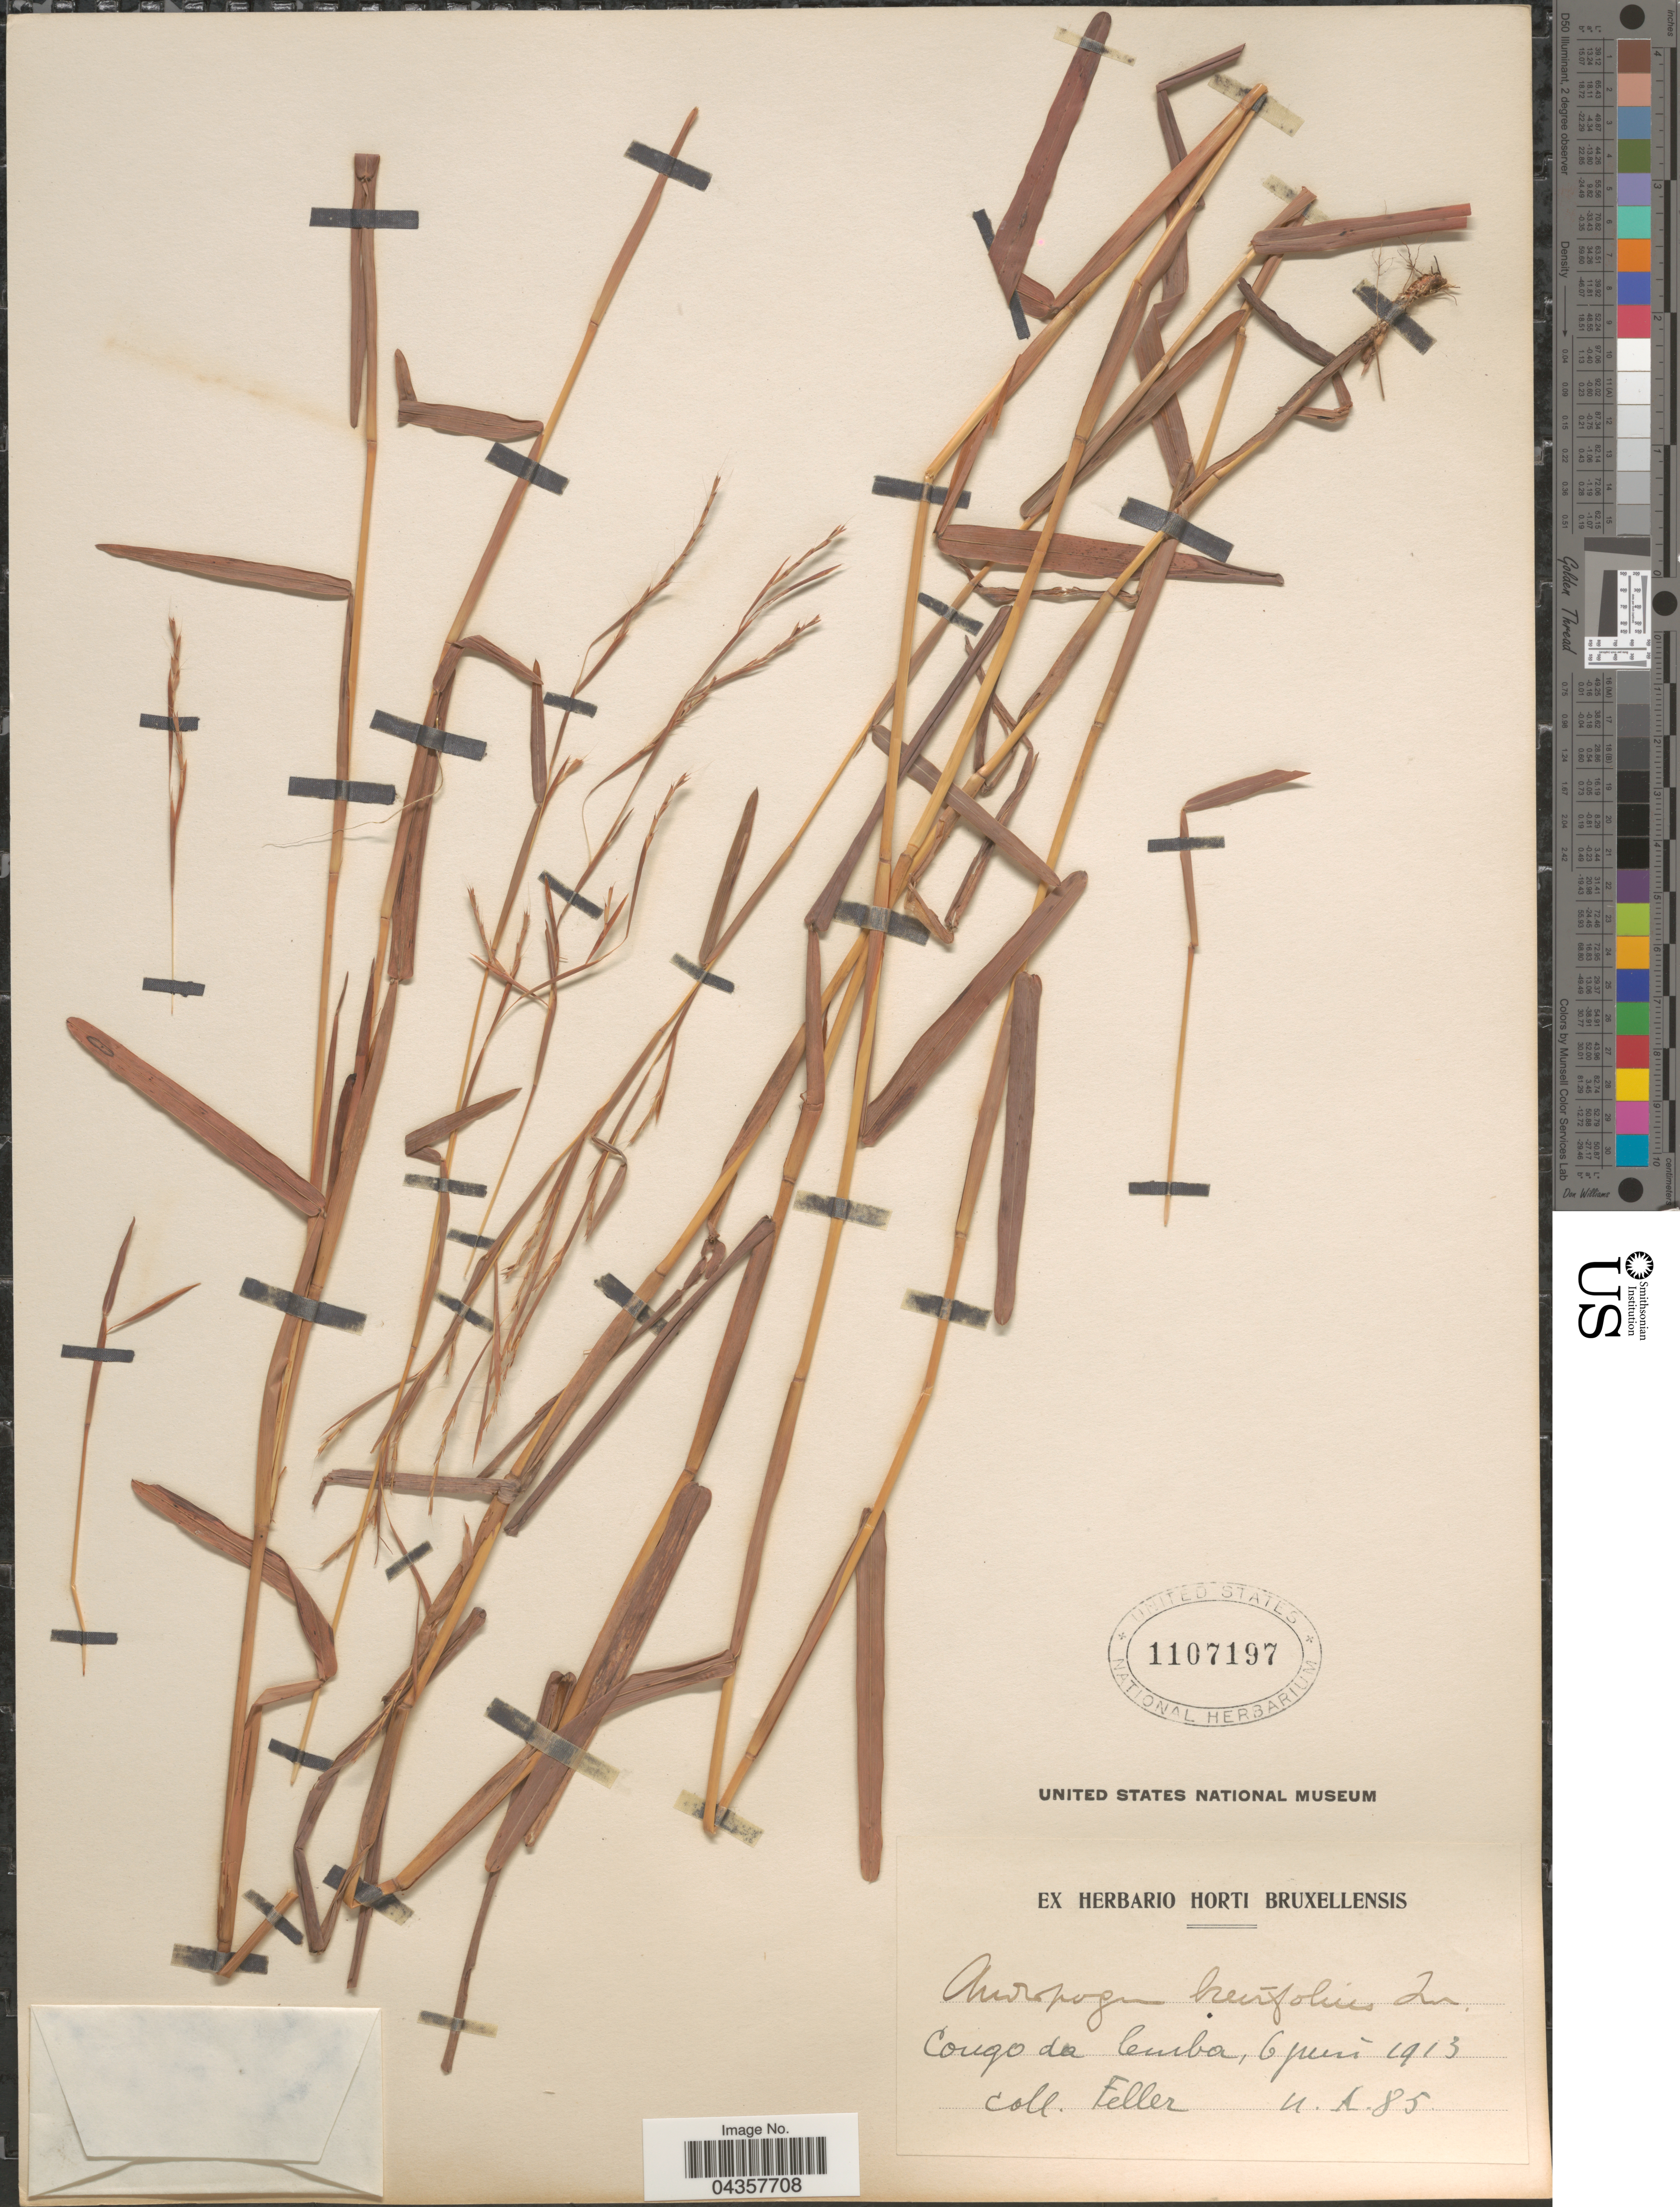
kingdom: Plantae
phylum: Tracheophyta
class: Liliopsida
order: Poales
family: Poaceae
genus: Schizachyrium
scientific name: Schizachyrium brevifolium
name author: (Sw.) Nees ex Büse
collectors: Feller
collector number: A85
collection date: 1913-06-06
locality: Congo da Cunba [interpreted].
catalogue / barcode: US 1107197